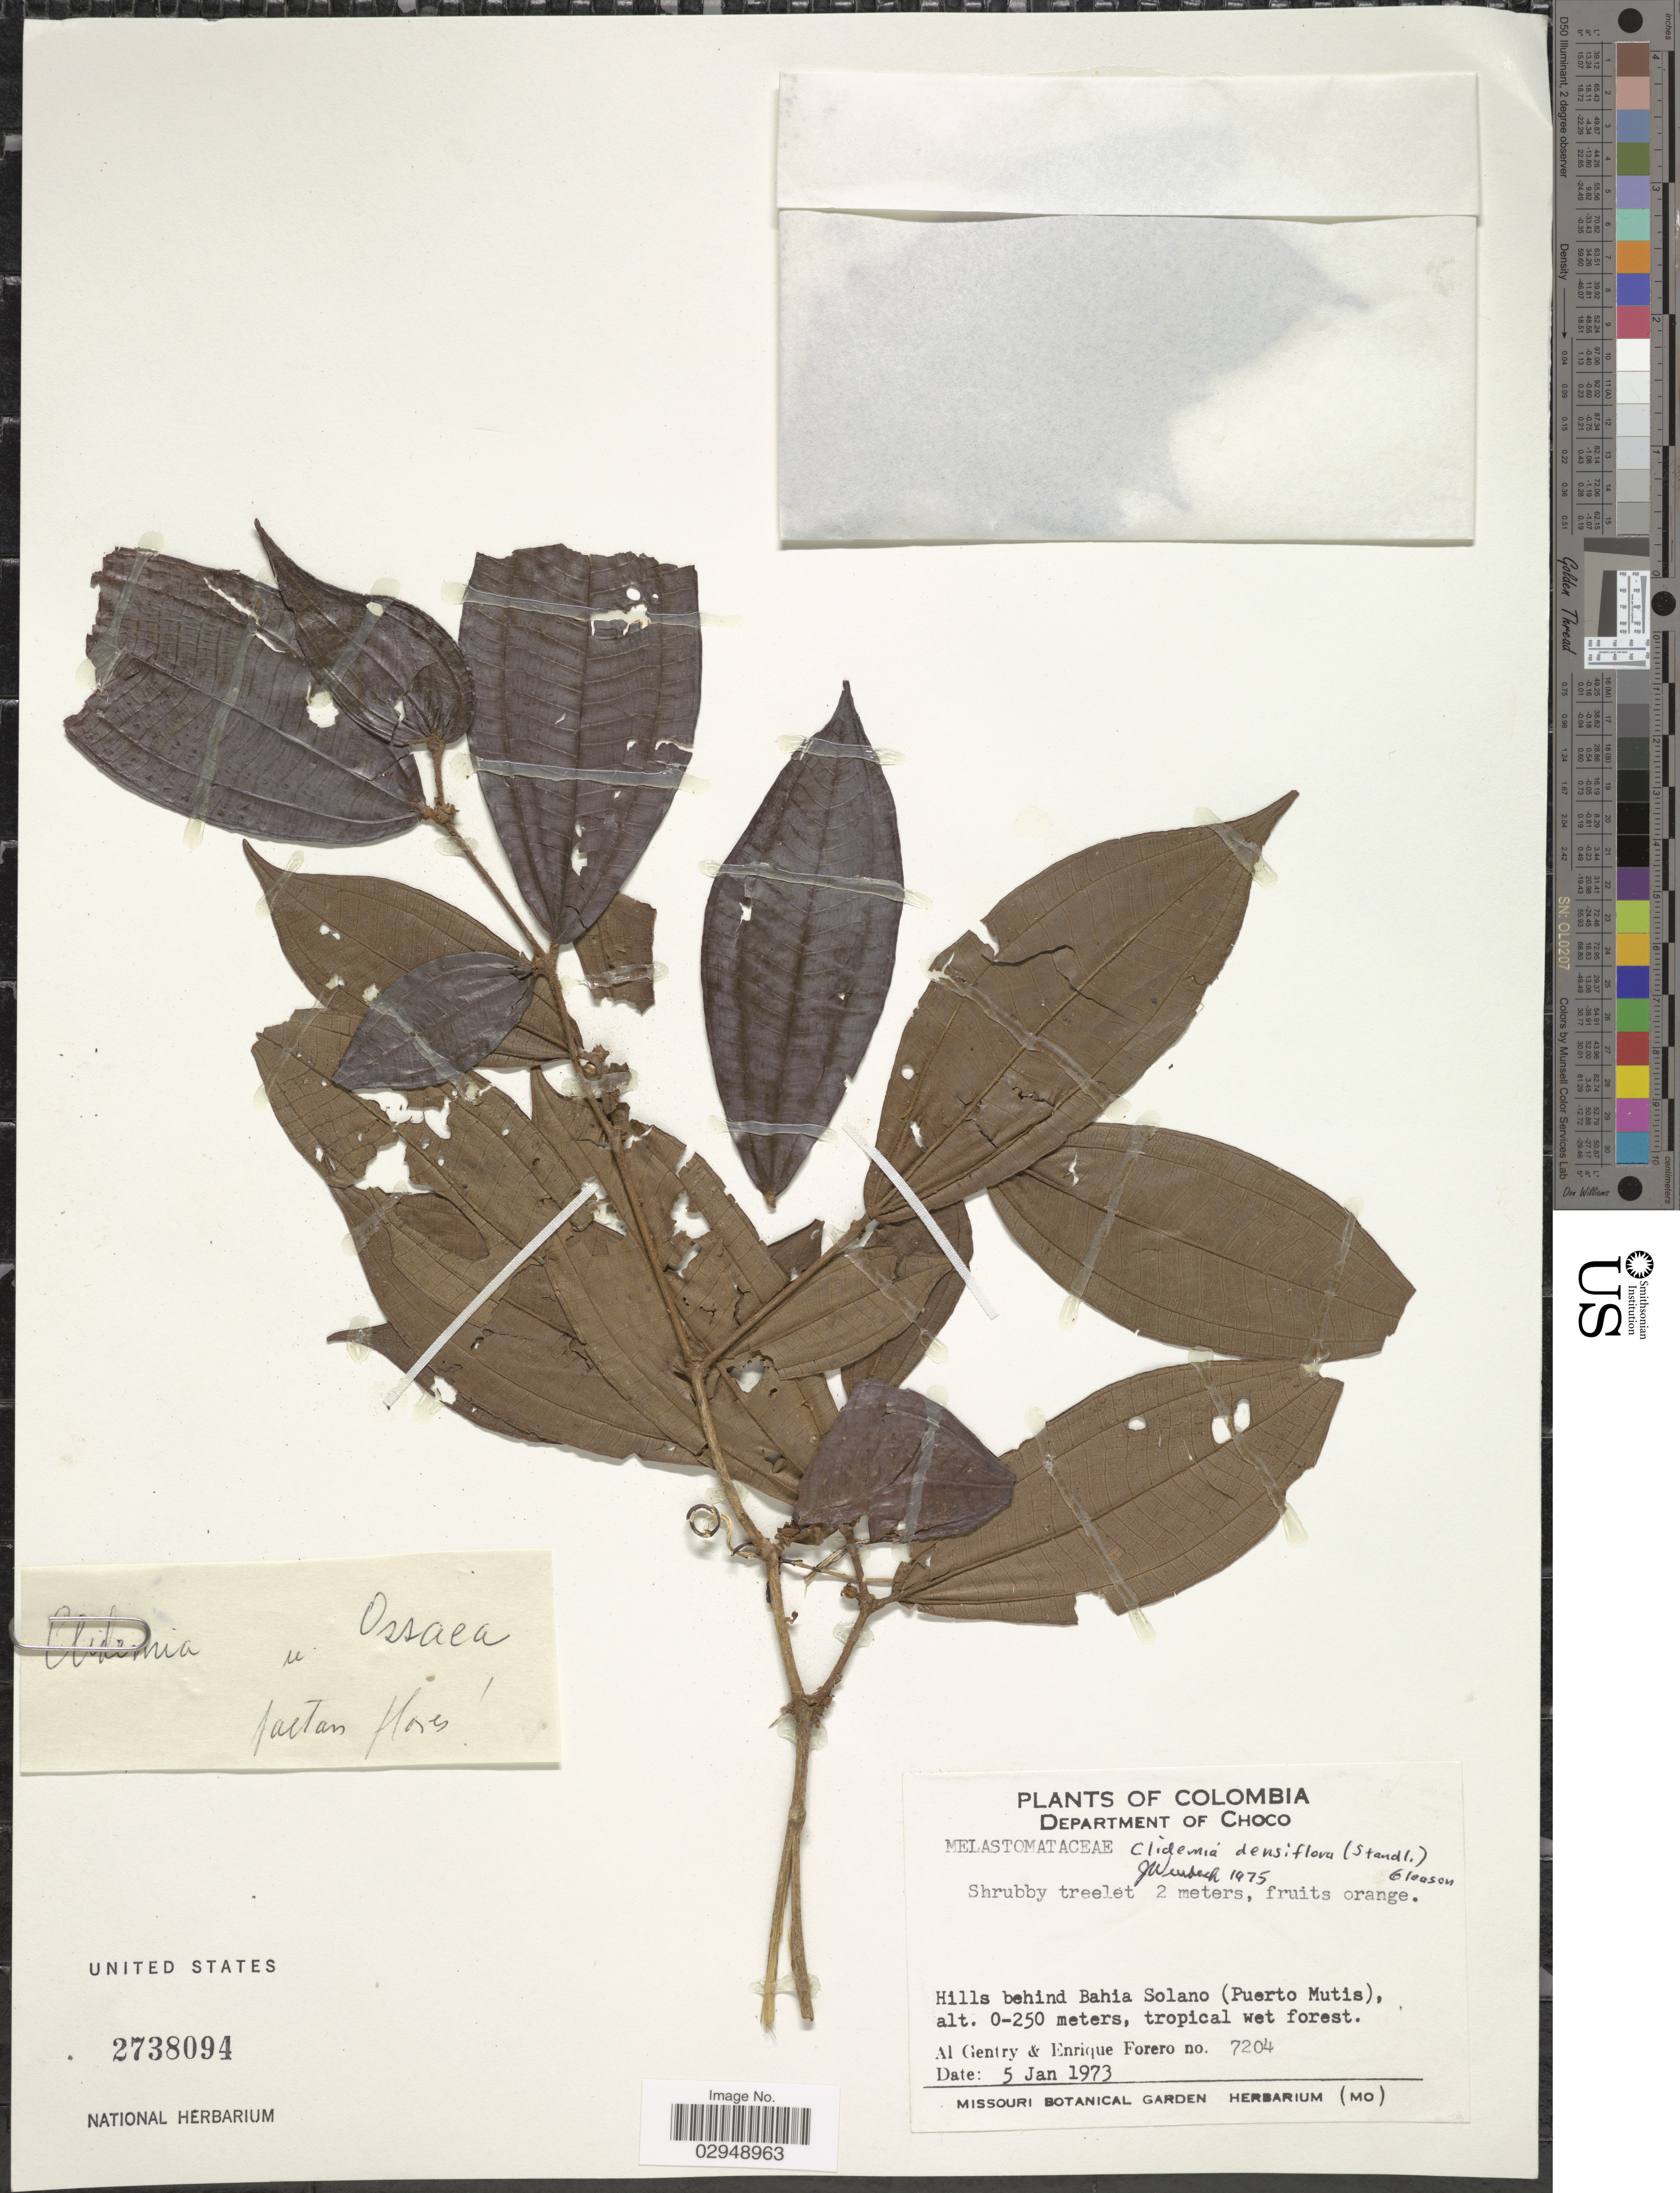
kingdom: Plantae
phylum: Tracheophyta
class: Magnoliopsida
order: Myrtales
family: Melastomataceae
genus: Clidemia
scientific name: Clidemia densiflora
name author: Gleason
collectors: A. H. Gentry & E. Forero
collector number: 7204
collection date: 1973-01-05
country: Colombia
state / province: Chocó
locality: Department of Choco. Hills behind Bahia Solano (Puerto Mutis).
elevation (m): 0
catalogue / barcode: US 2738094